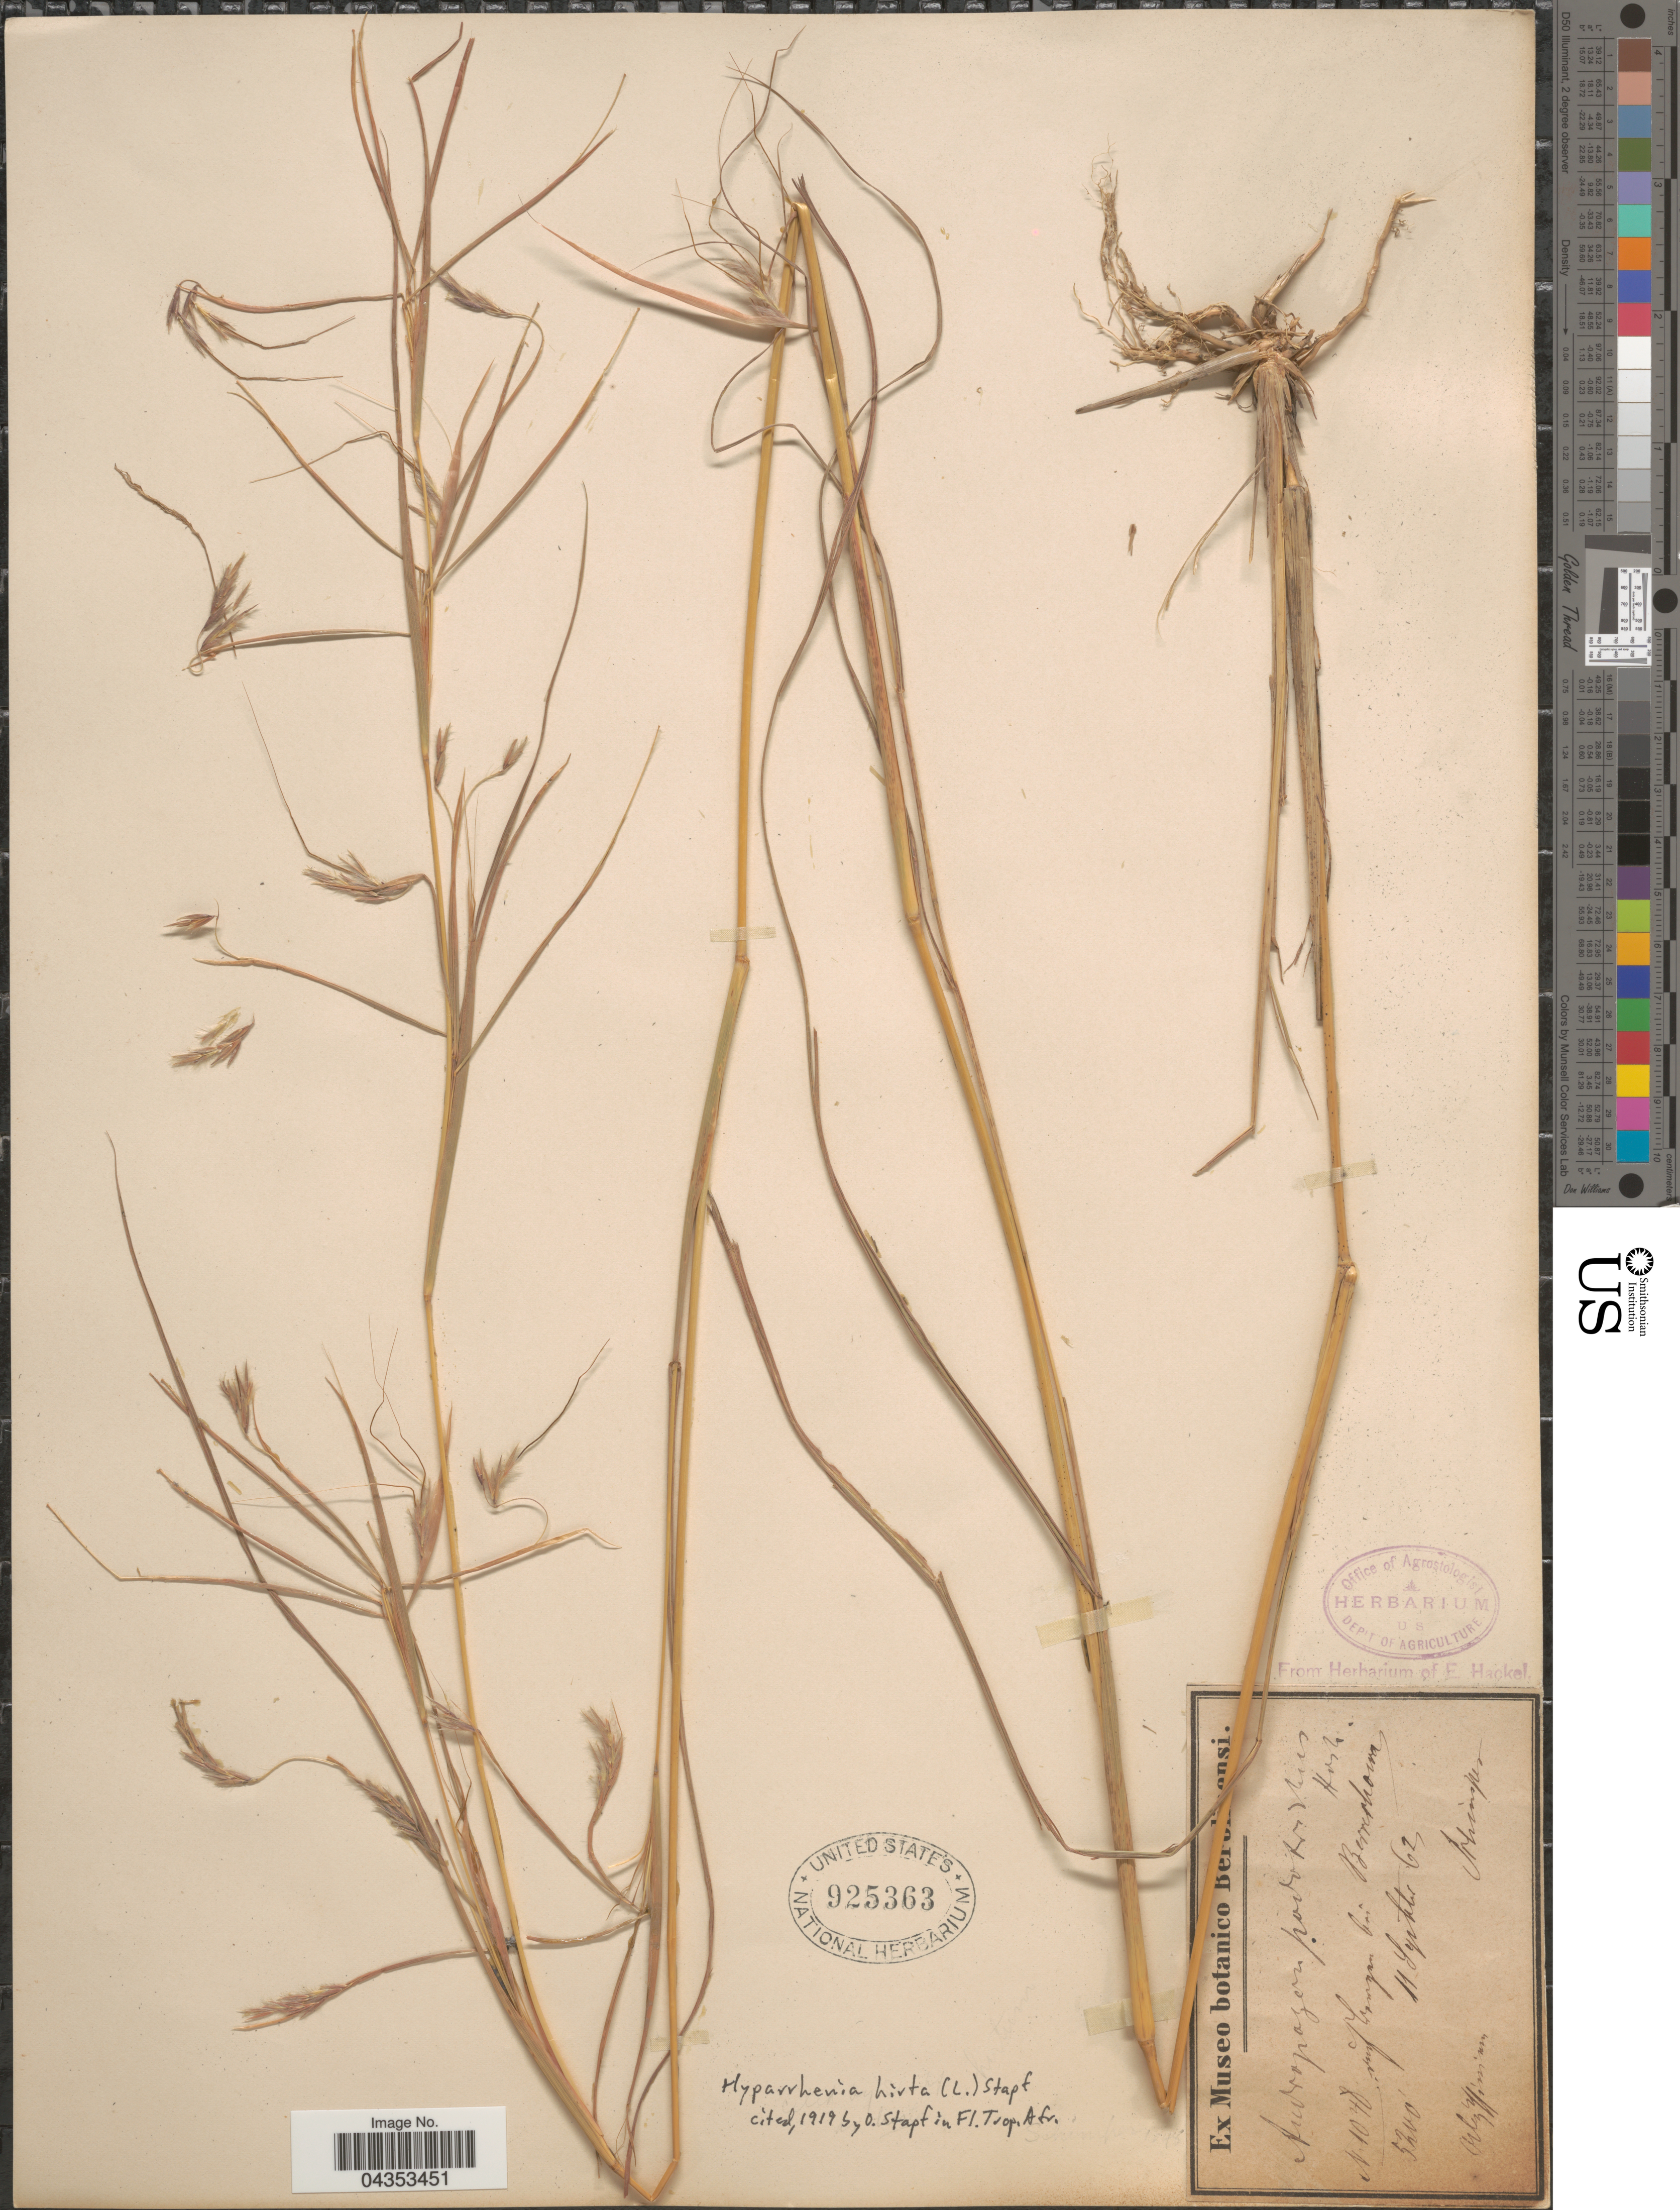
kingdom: Plantae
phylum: Tracheophyta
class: Liliopsida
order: Poales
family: Poaceae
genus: Hyparrhenia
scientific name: Hyparrhenia hirta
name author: (L.) Stapf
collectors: -. Schimper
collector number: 1048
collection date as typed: Transcribed d/m/y: 11/7/62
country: Ethiopia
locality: [illegible text] bei Berrechowa.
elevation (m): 1585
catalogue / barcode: US 925363